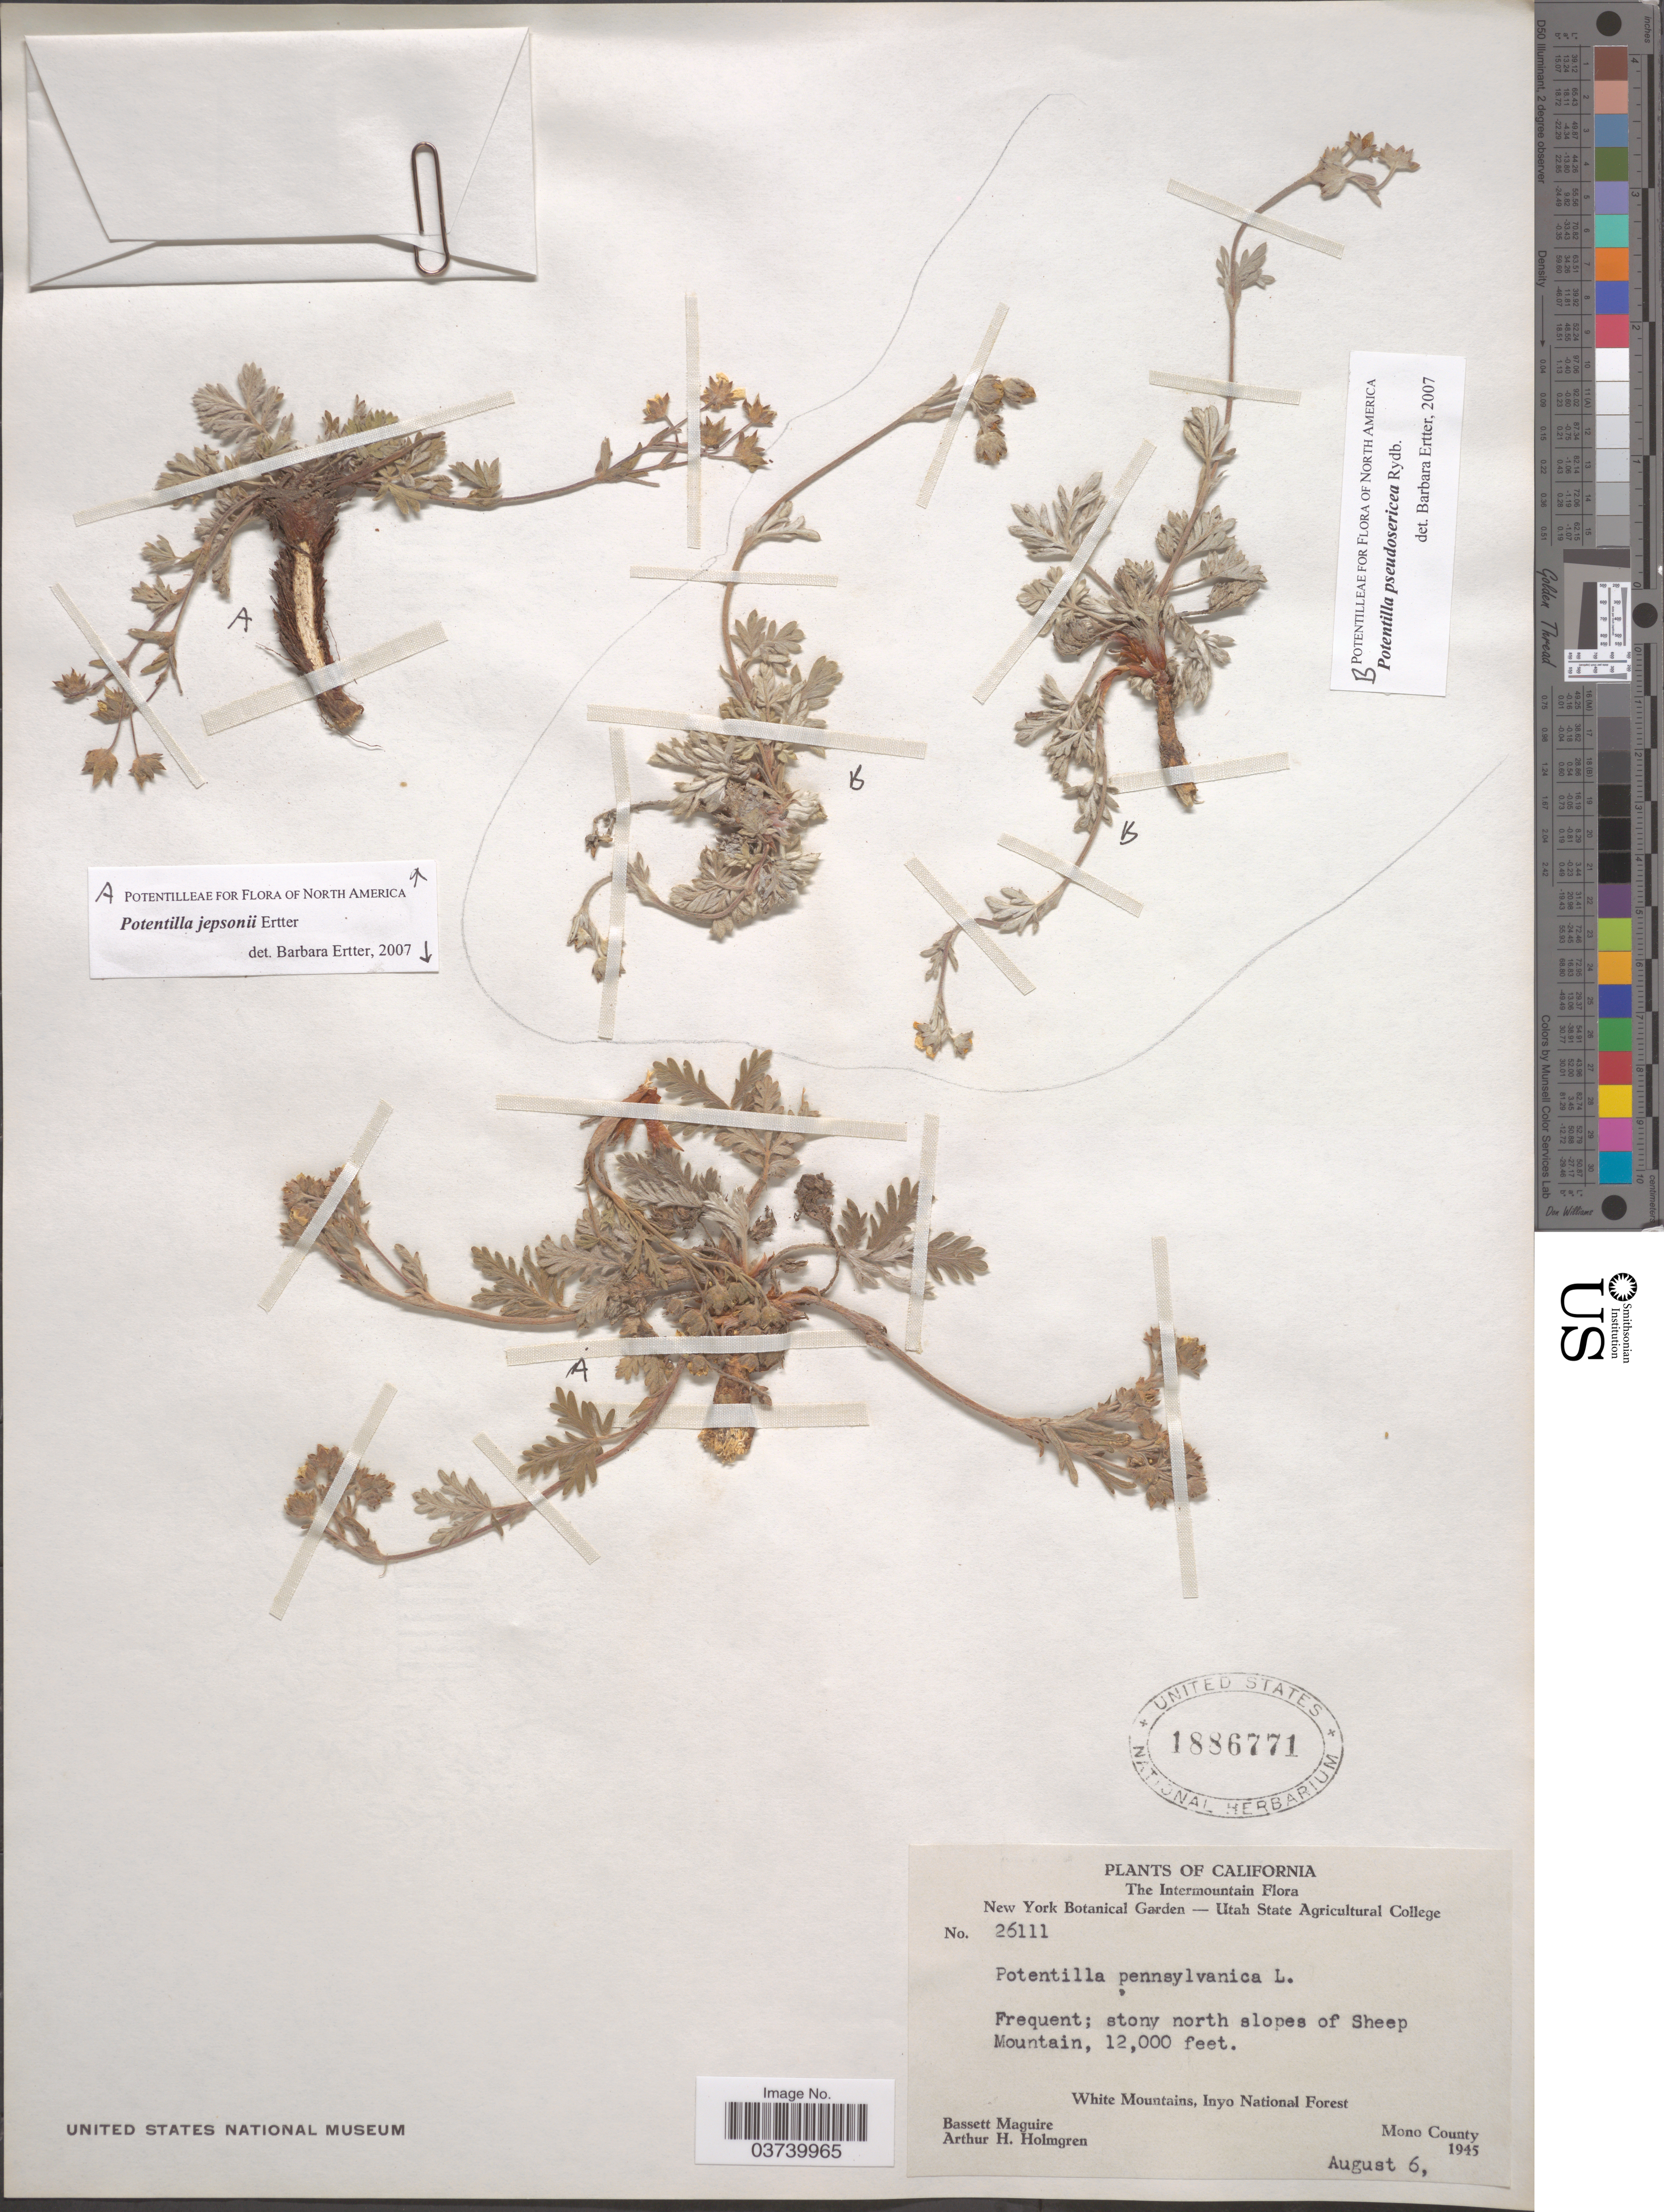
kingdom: Plantae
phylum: Tracheophyta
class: Magnoliopsida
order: Rosales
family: Rosaceae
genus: Potentilla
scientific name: Potentilla jepsonii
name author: Ertter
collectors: B. Maguire & A. H. Holmgren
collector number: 26111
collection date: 1945-08-06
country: United States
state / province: California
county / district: Mono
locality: The Intermountain. Stony north slopes of Sheep Mountain. White Mountains, Inyo National Forest. Mono County.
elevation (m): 3658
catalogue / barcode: US 1886771